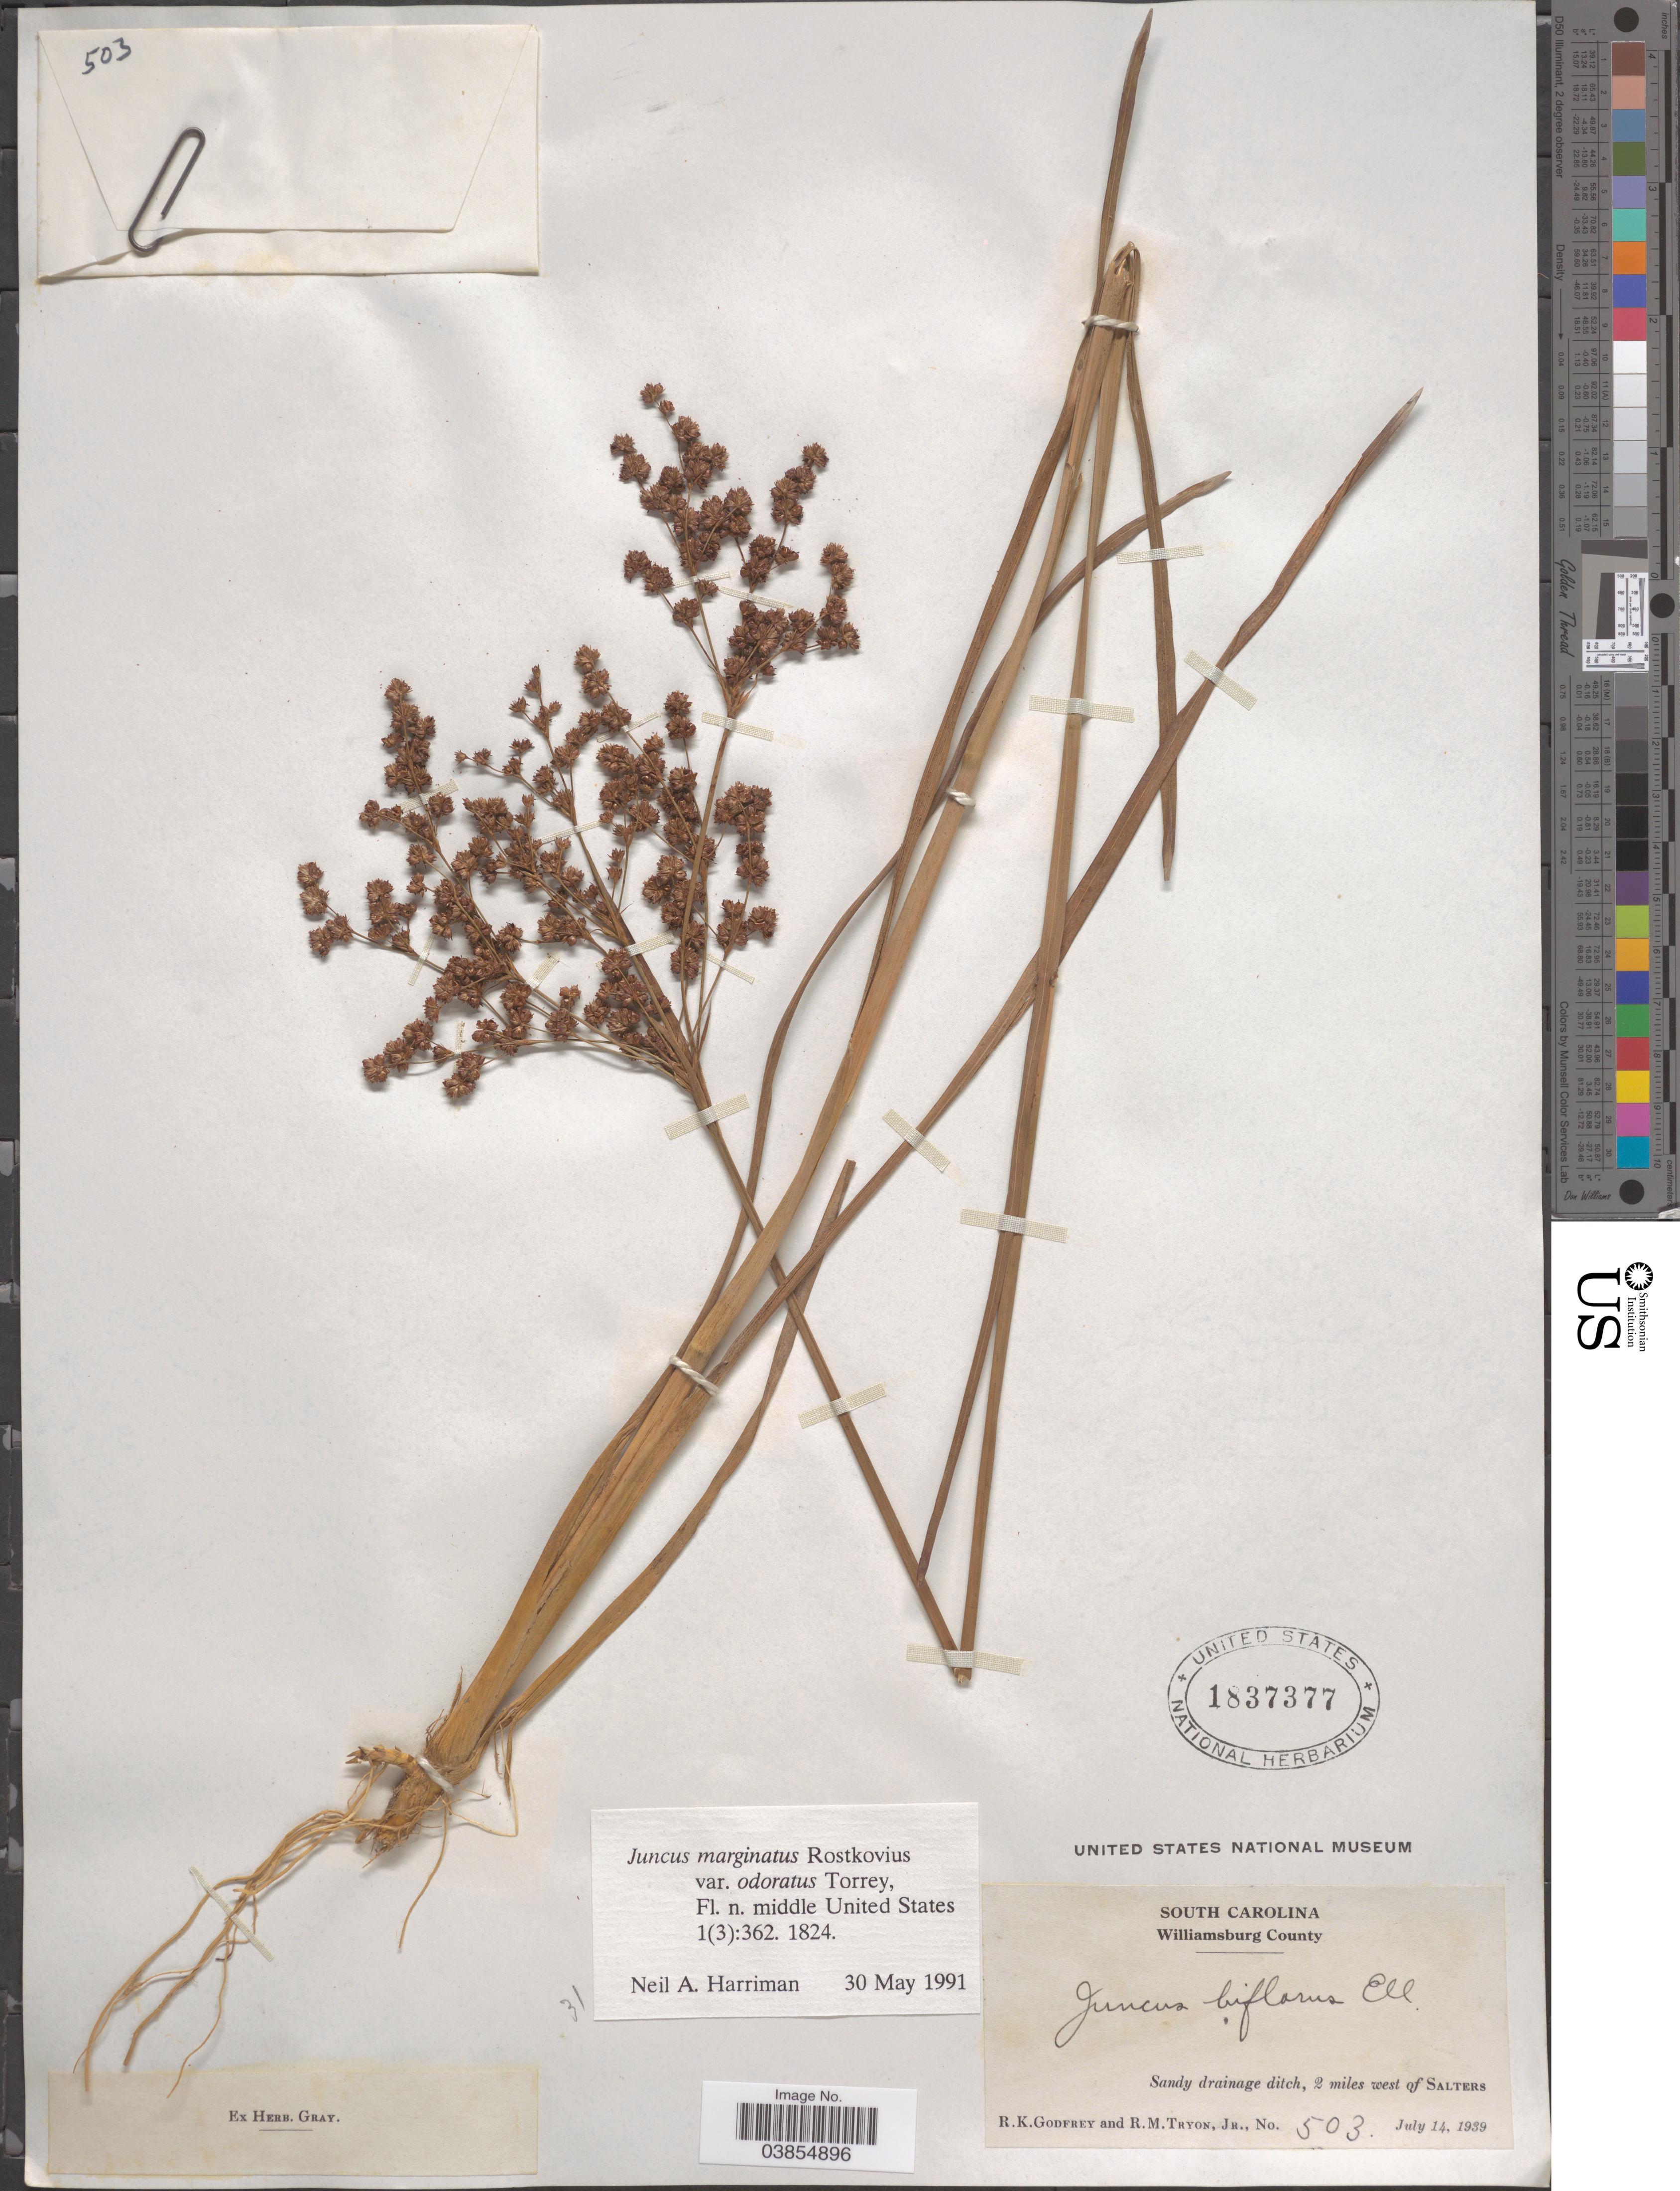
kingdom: Plantae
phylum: Tracheophyta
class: Liliopsida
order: Poales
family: Juncaceae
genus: Juncus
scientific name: Juncus marginatus var. odoratus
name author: Torr.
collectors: R. K. Godfrey & R. Tryon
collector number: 503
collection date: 1939-07-14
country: United States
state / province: South Carolina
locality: Williamsburg County. Sandy drainage ditch, 2 miles west of Salters.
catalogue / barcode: US 1837377